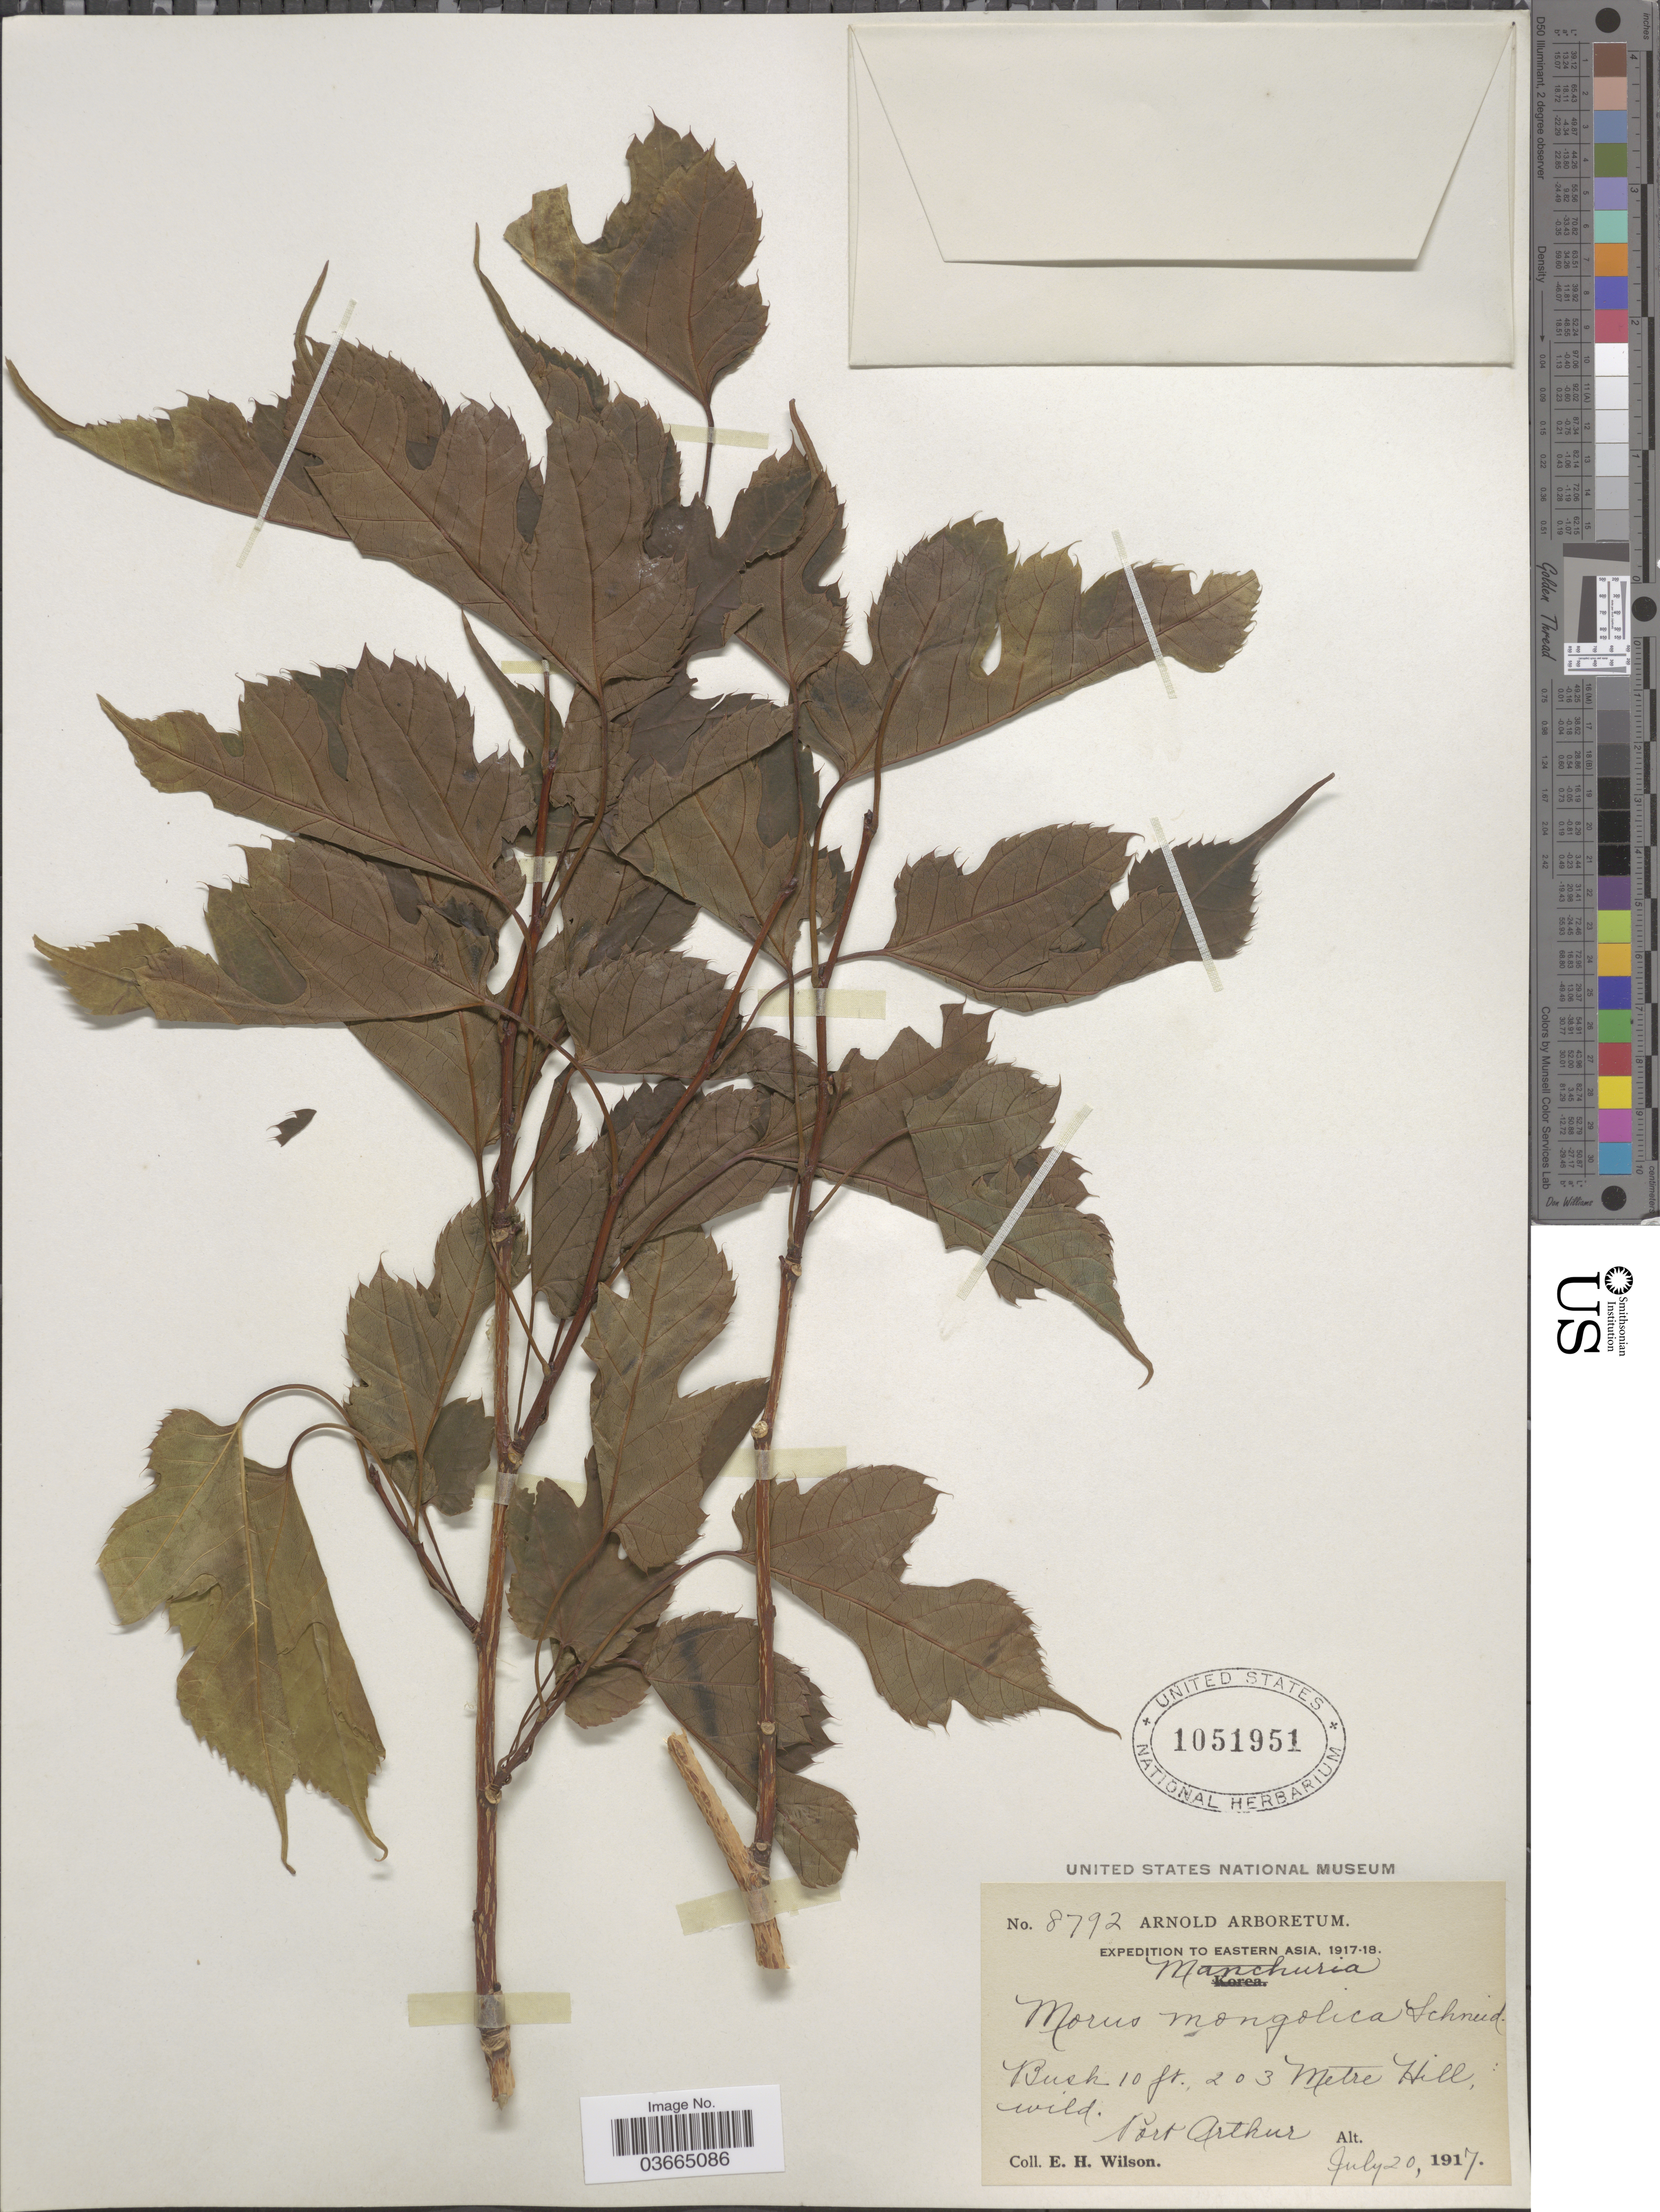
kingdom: Plantae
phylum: Tracheophyta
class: Magnoliopsida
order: Rosales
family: Moraceae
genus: Morus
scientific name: Morus mongolica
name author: (Bureau) C.K. Schneid.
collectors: E. Wilson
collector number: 8792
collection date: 1917-07-20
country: China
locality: Eastern Asia. Manchuria. Metre Hill. Port Arthur.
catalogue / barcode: US 1051951